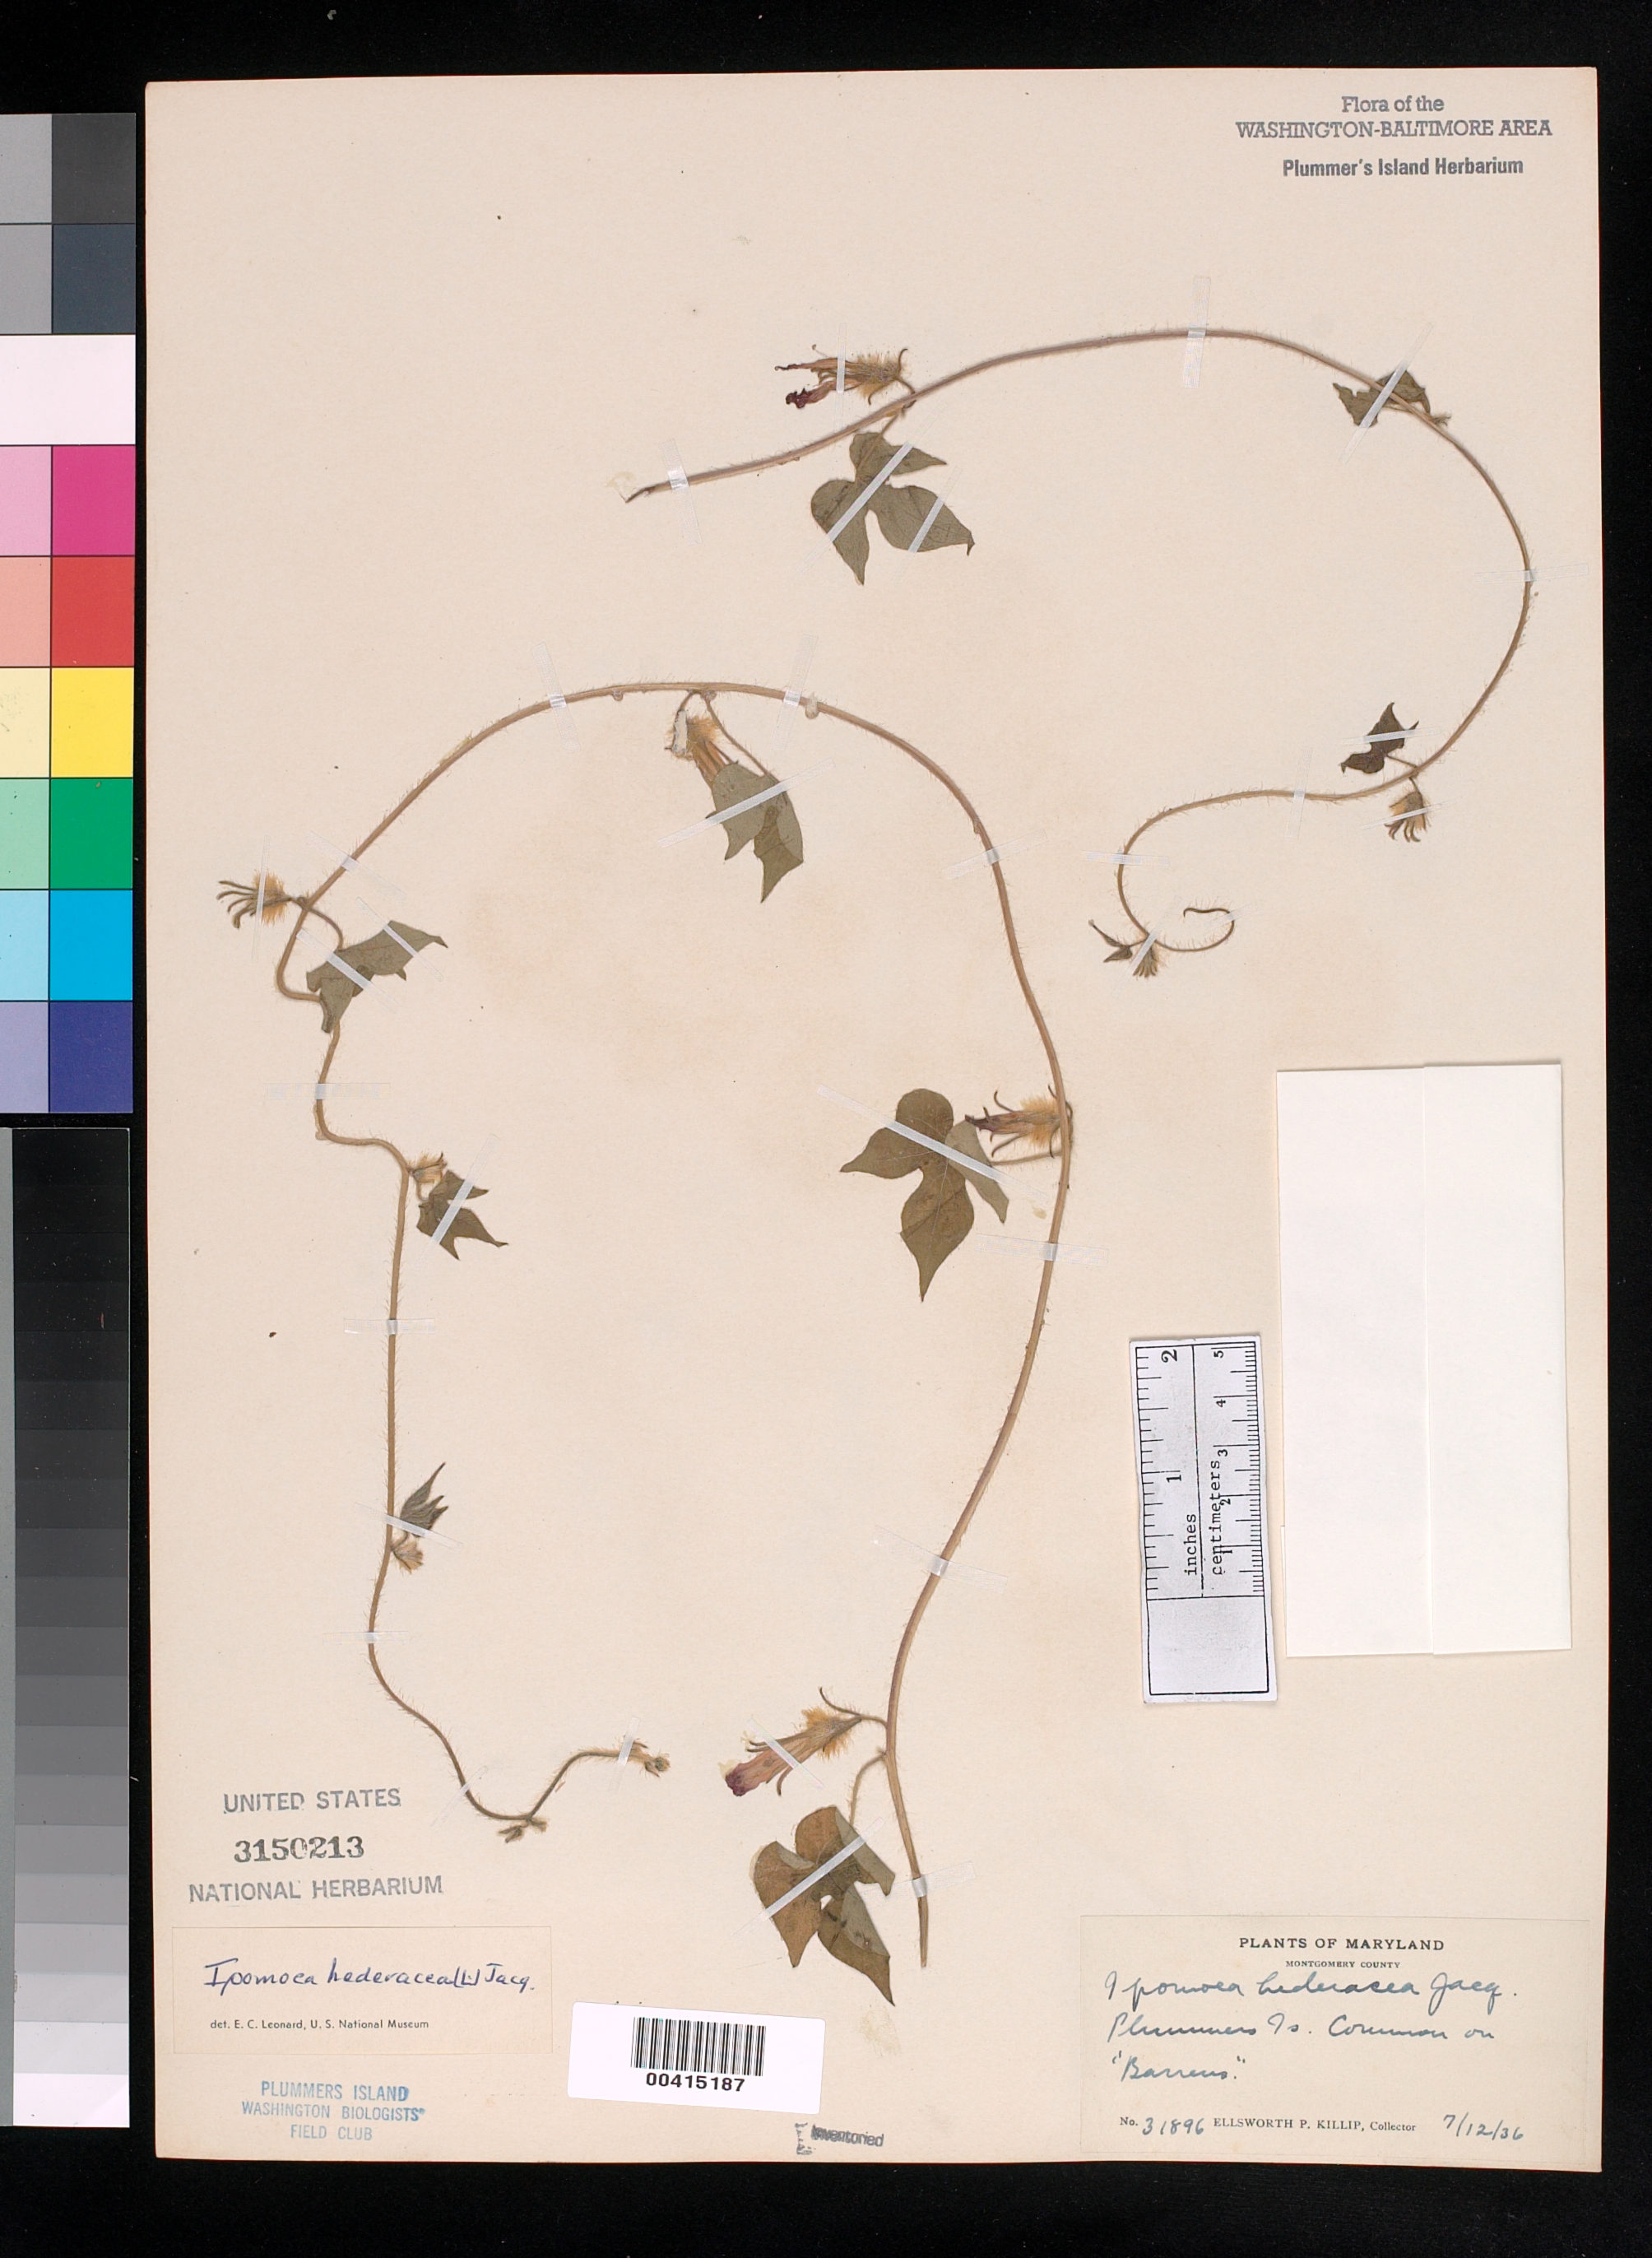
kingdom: Plantae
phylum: Tracheophyta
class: Magnoliopsida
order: Solanales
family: Convolvulaceae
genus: Ipomoea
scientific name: Ipomoea hederacea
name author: Jacq.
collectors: E. P. Killip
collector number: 31896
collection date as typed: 12 Jul 1936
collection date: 1936-07-12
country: United States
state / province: Maryland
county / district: Montgomery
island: Plummers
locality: Plummer's Island; "barrens" C. & O. Canal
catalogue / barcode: US 3150213